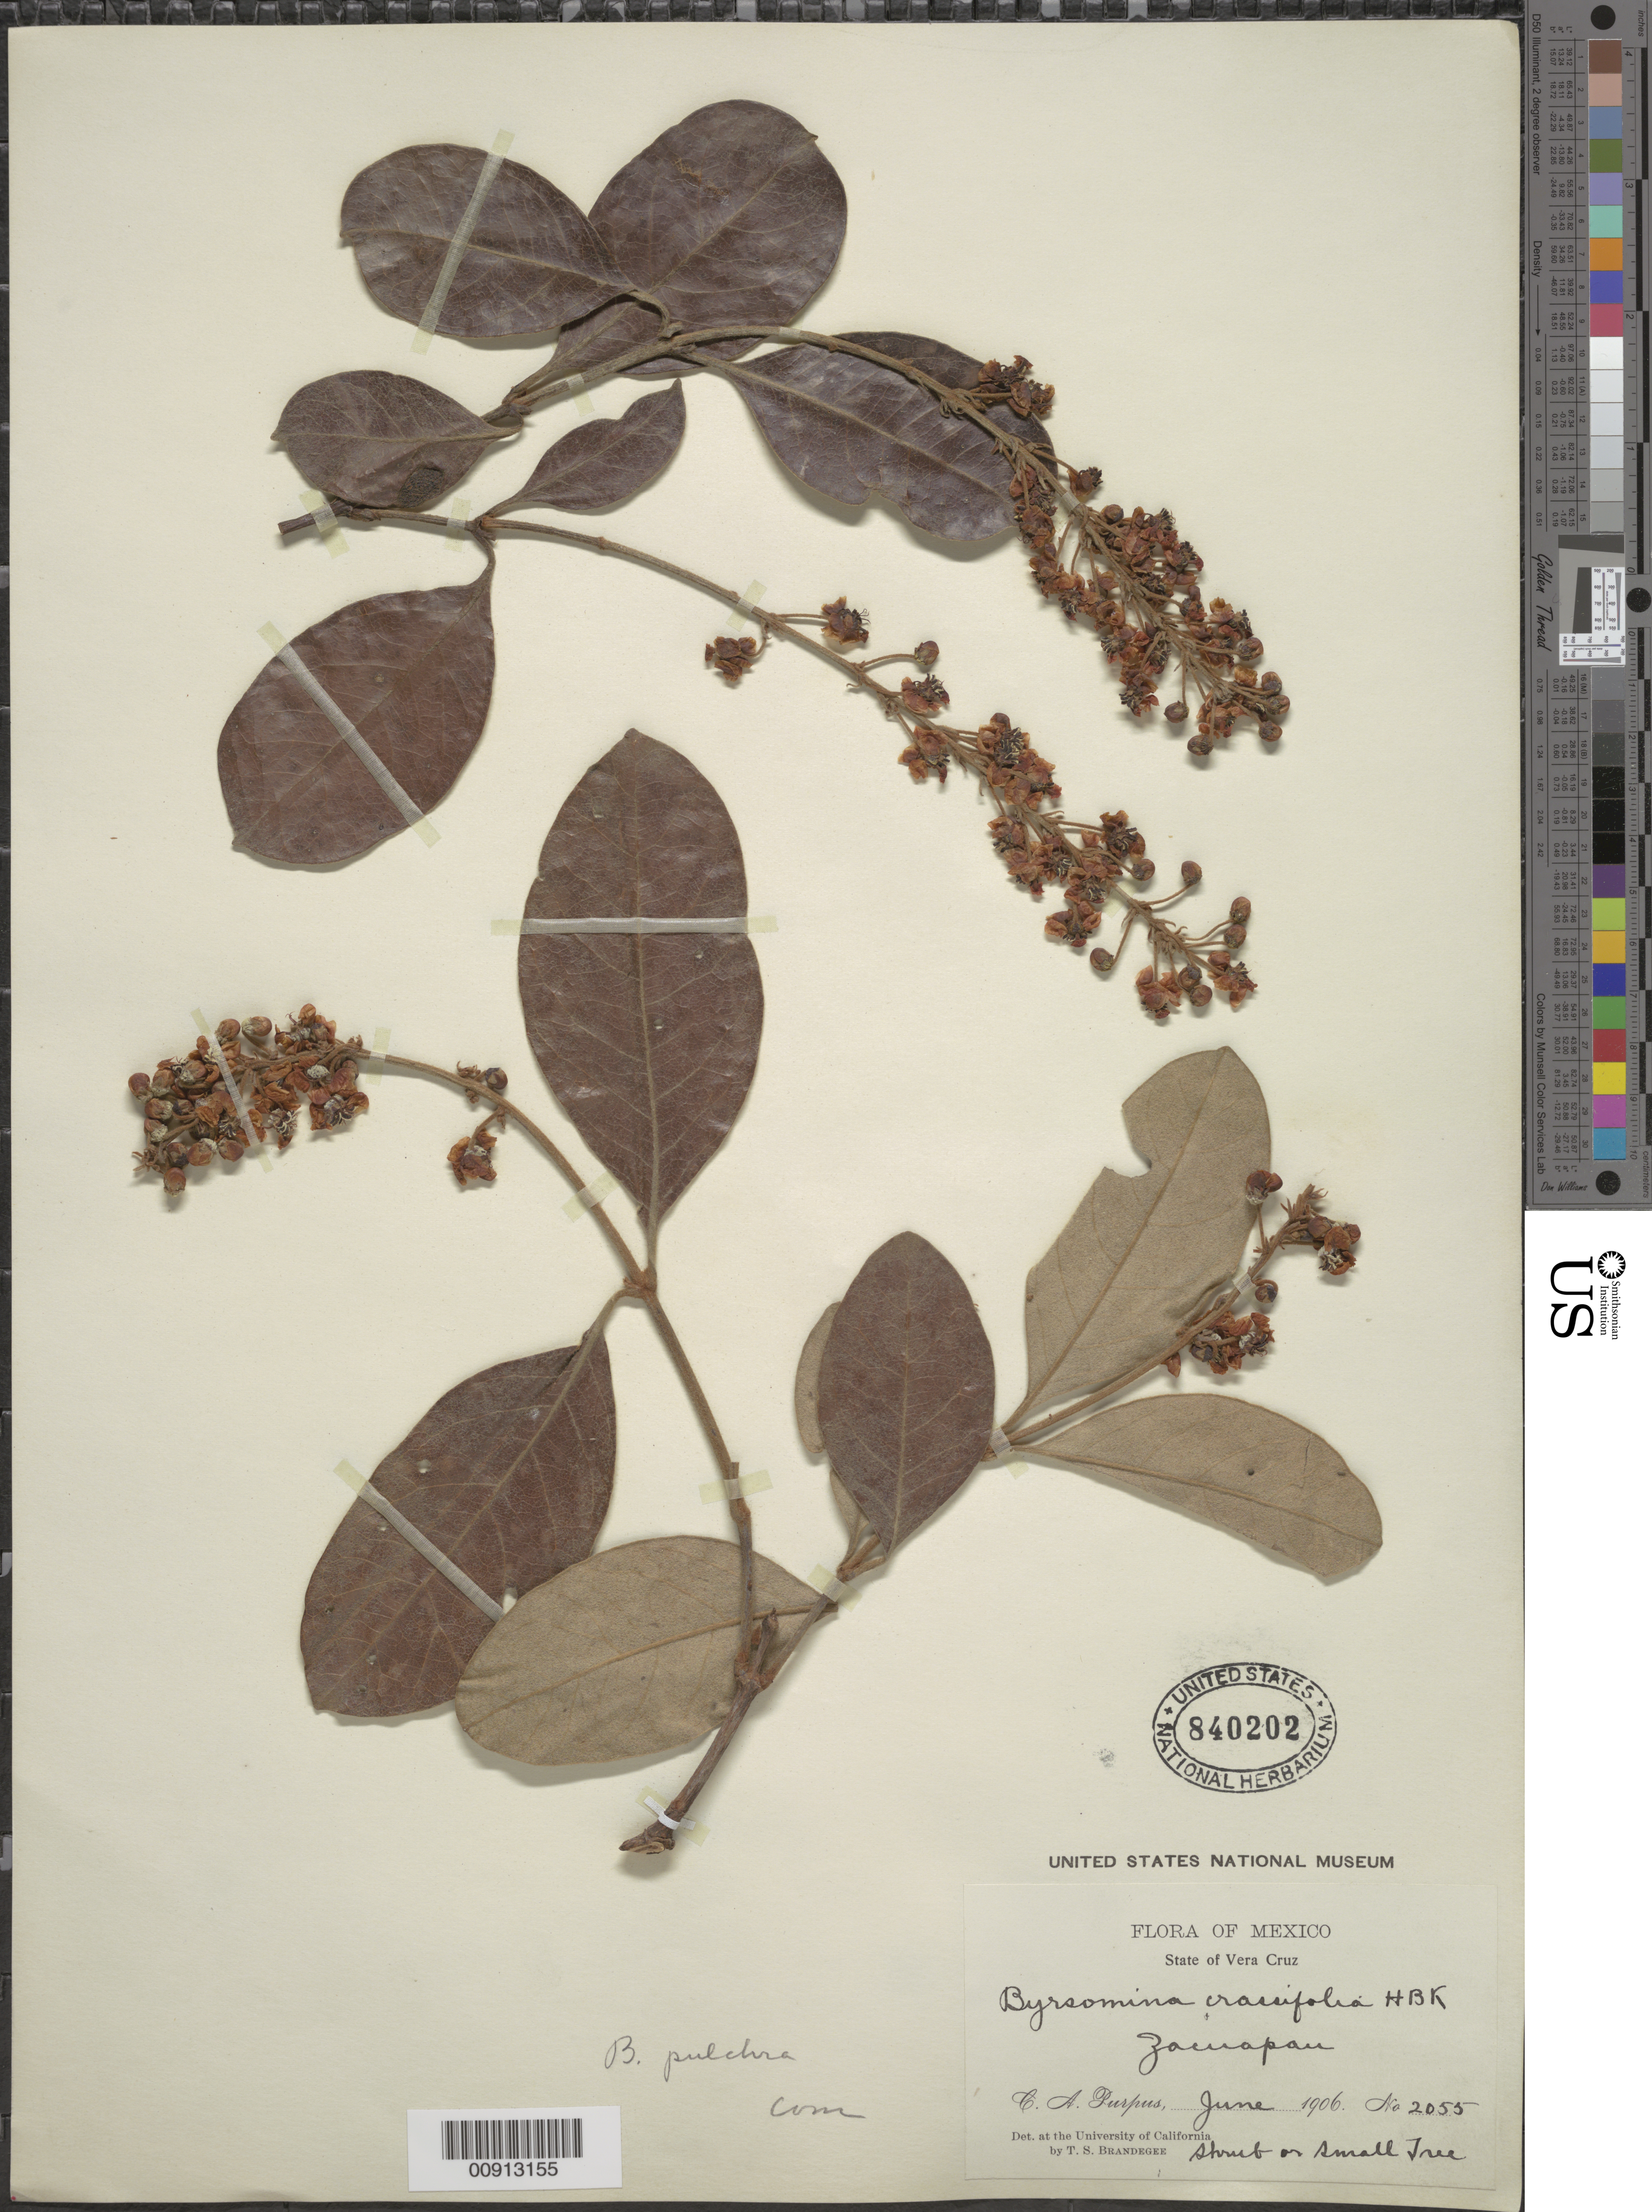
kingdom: Plantae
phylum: Tracheophyta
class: Magnoliopsida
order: Malpighiales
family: Malpighiaceae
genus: Byrsonima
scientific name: Byrsonima crassifolia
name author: (L.) Kunth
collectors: C. A. Purpus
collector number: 2055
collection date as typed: Jun 1906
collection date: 1906-06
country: Mexico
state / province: Veracruz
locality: Zacuapan, Veracruz.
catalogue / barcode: US 840202